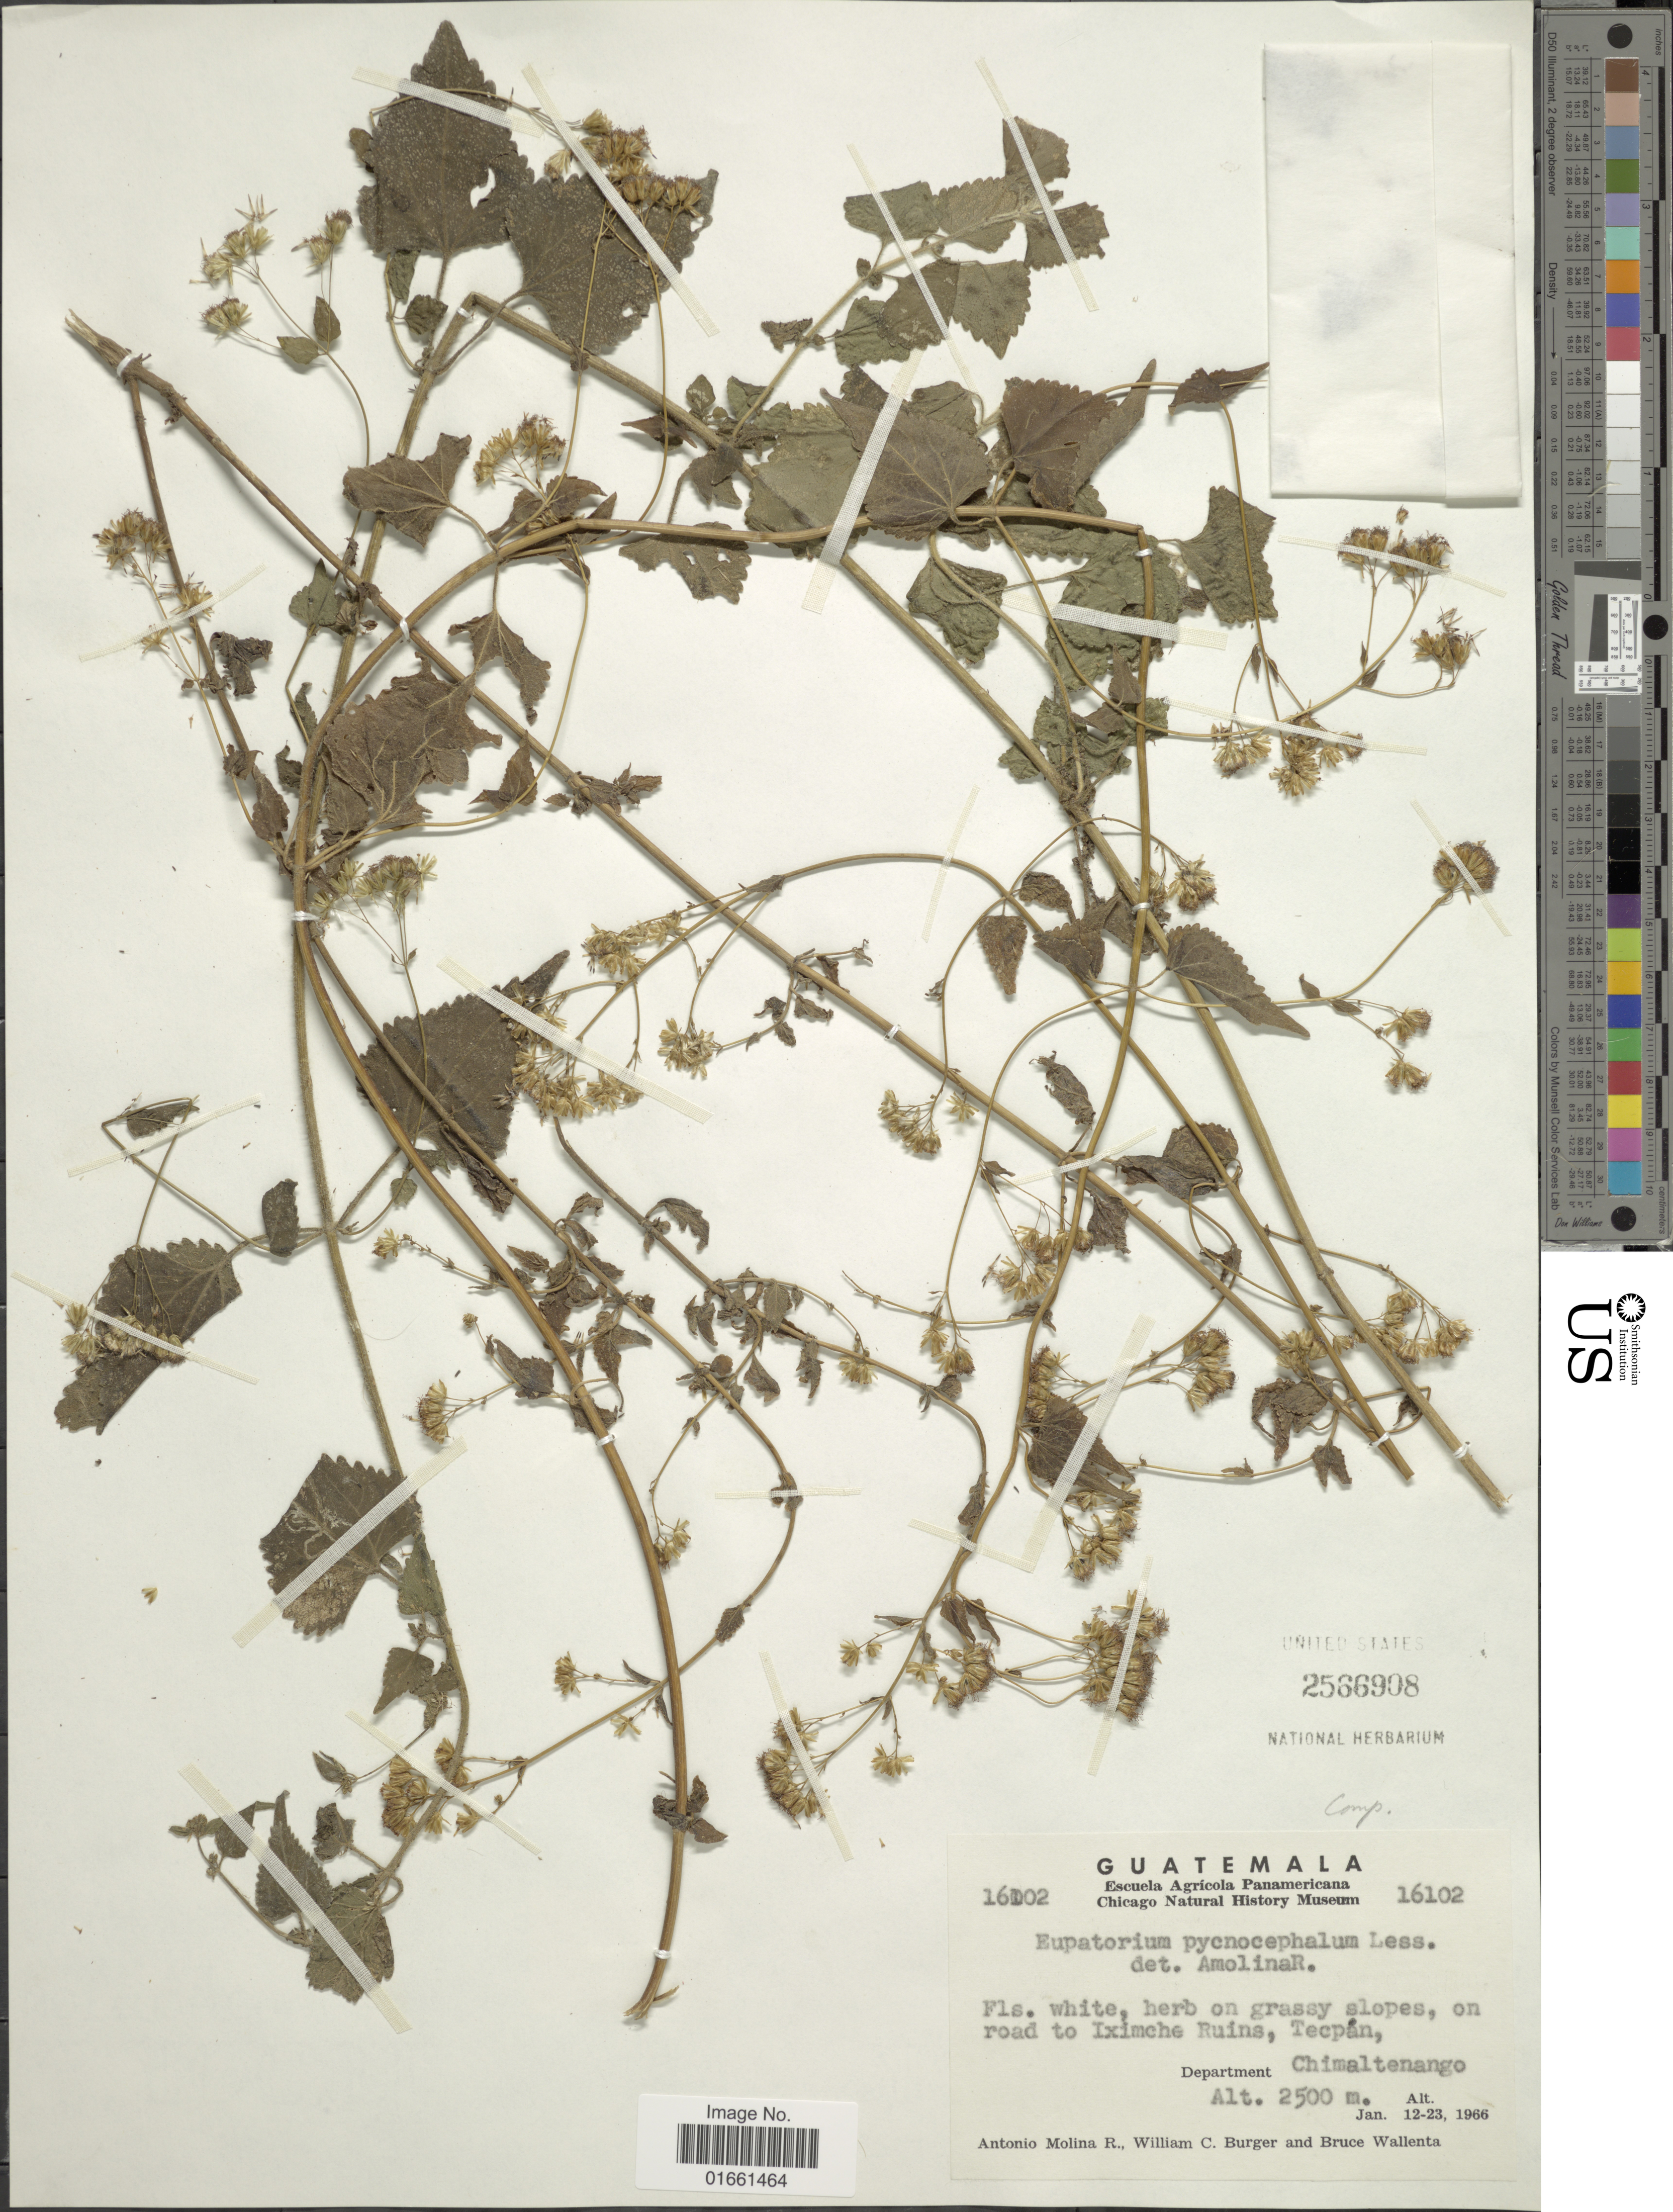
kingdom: Plantae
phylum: Tracheophyta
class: Magnoliopsida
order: Asterales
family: Asteraceae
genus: Fleischmannia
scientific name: Fleischmannia multinervis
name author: (Benth.) R.M. King & H. Rob.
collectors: A. Molina R., W. Burger & B. Wallenta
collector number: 16102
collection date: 1966-01-12/1966-01-23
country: Guatemala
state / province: Chimaltenango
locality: On road to Iximache Ruins, Tecpan, Departement Chimaltenango.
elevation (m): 2500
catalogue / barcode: US 2566908